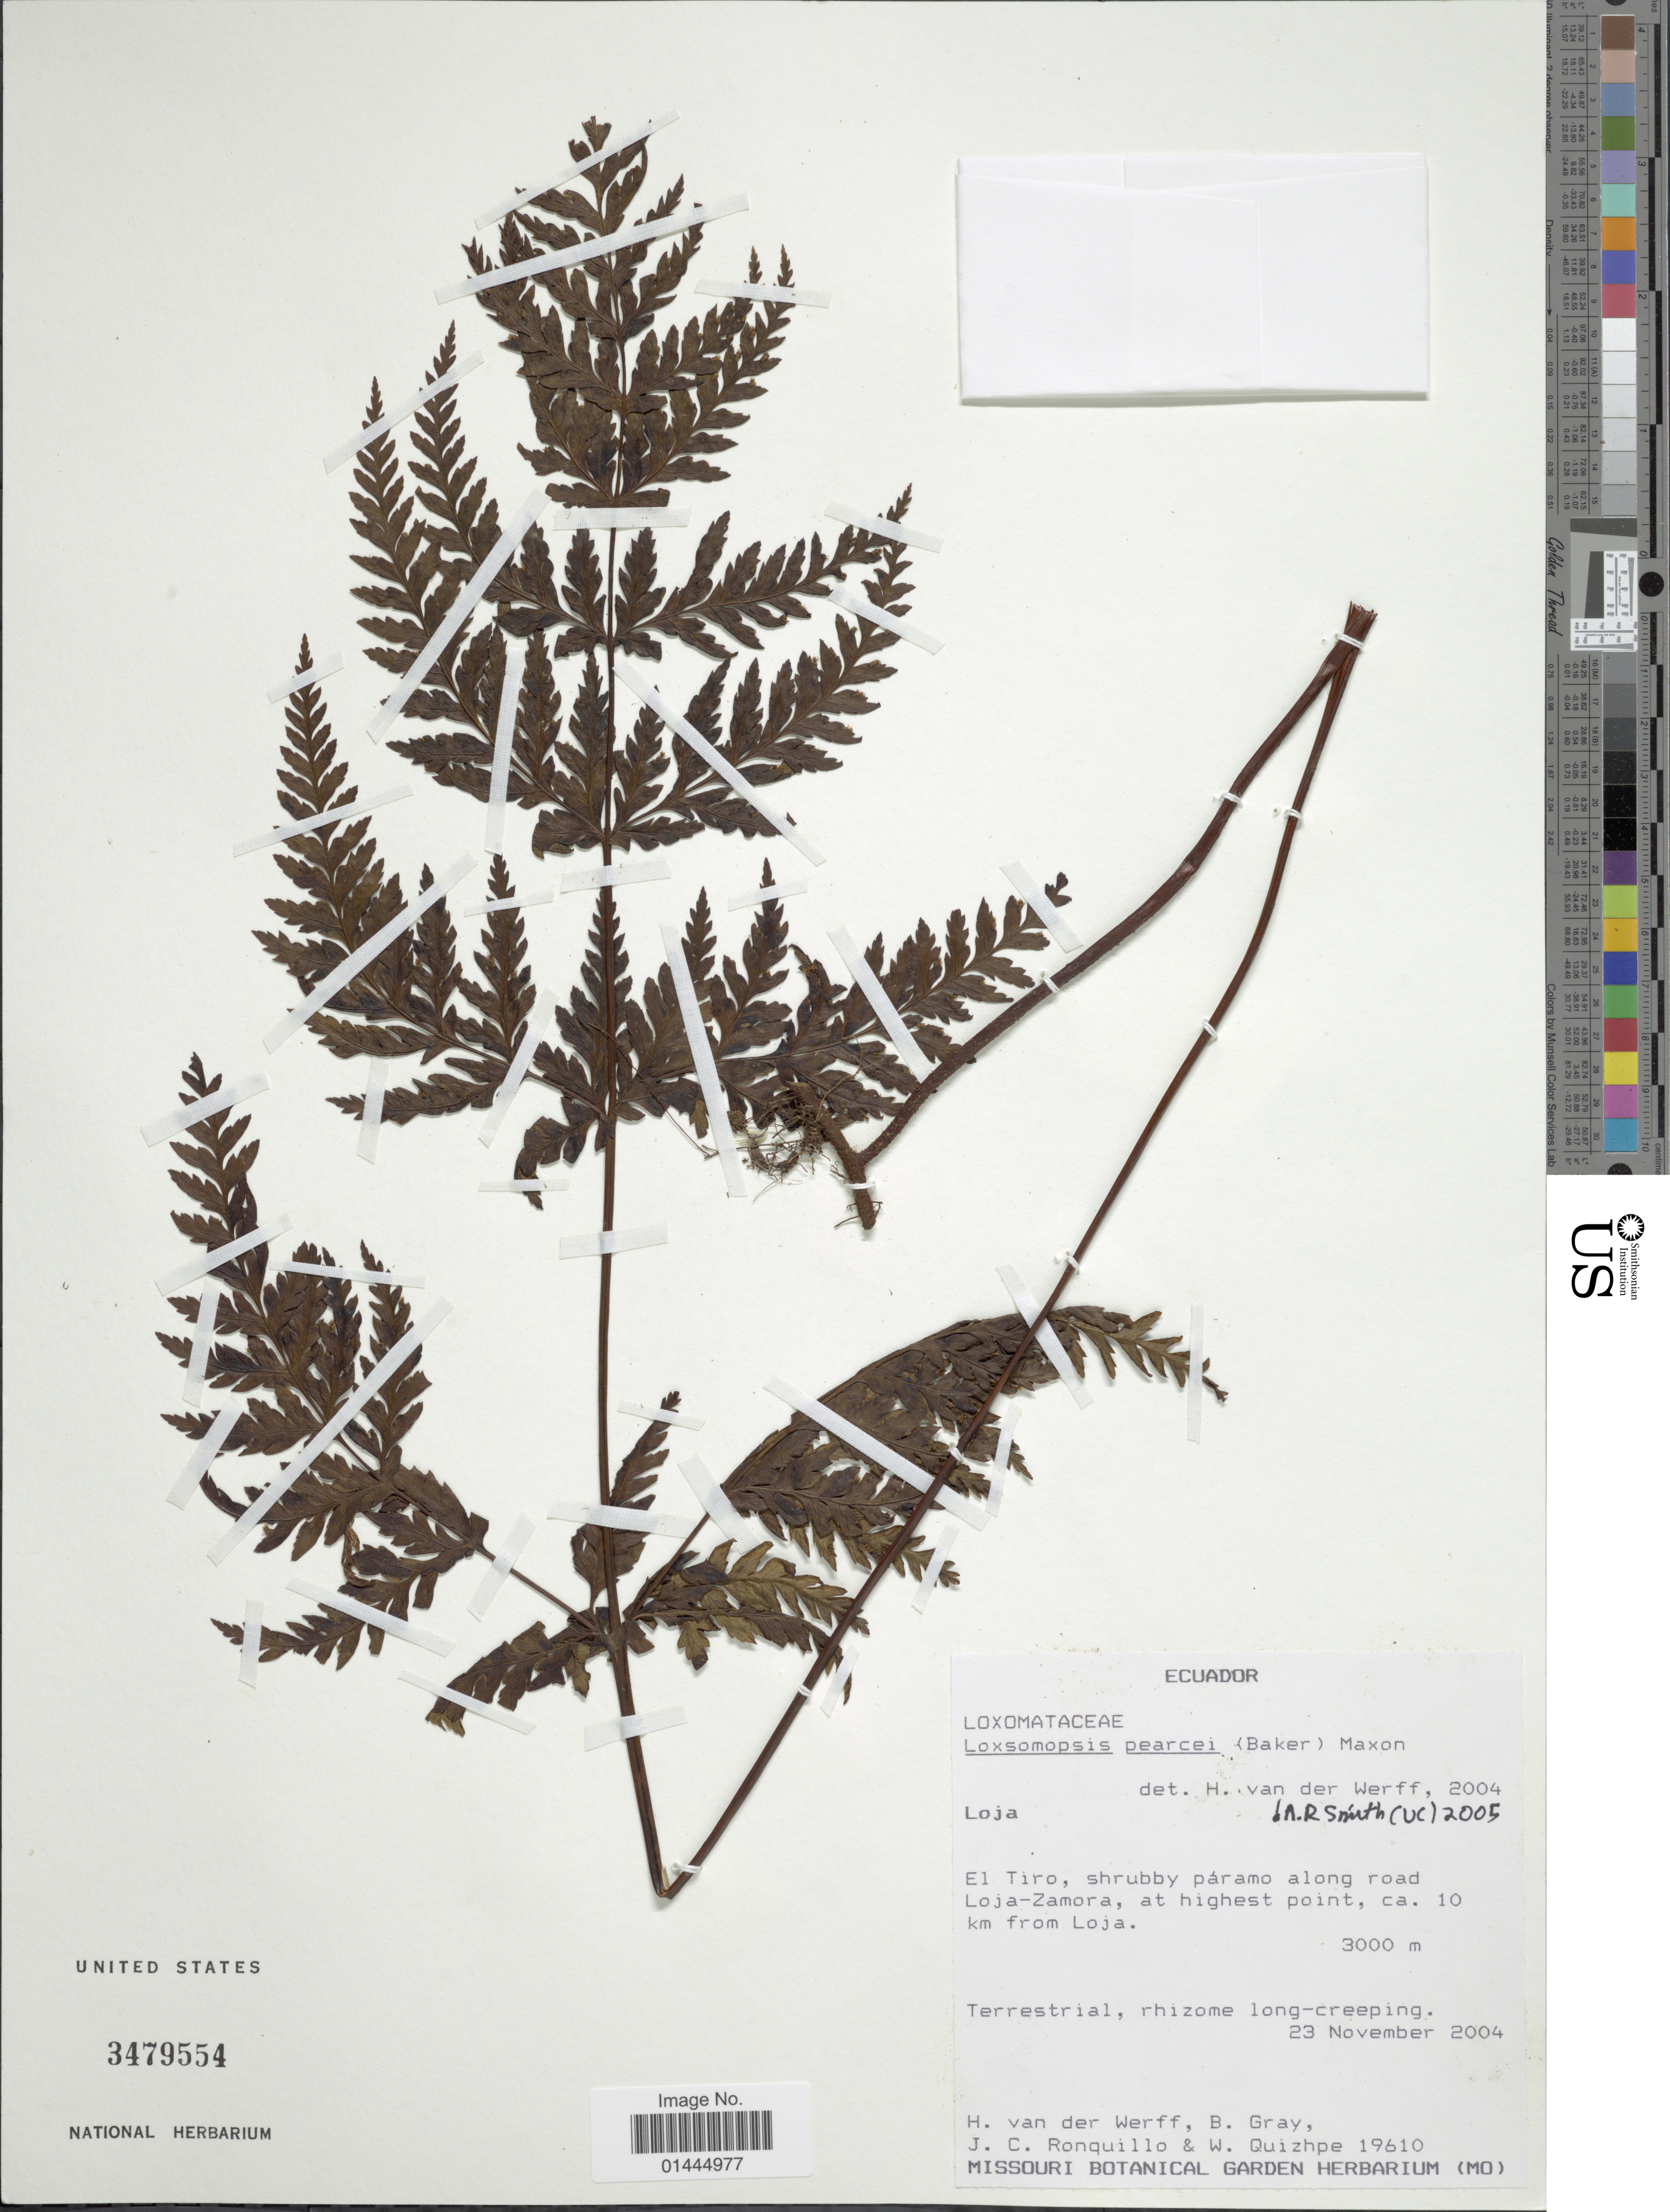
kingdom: Plantae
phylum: Tracheophyta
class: Polypodiopsida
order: Cyatheales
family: Loxsomataceae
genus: Loxsomopsis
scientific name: Loxsomopsis pearcei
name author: (Baker) Maxon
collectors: H. van der Werff, B. Gray, J. Ronquillo & W. Quizhpe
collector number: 19610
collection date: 2004-11-23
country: Ecuador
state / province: Loja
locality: El Tiro, along road Loja-Zamora, ca. 10 km from Loja.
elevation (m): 3000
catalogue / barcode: US 3479554